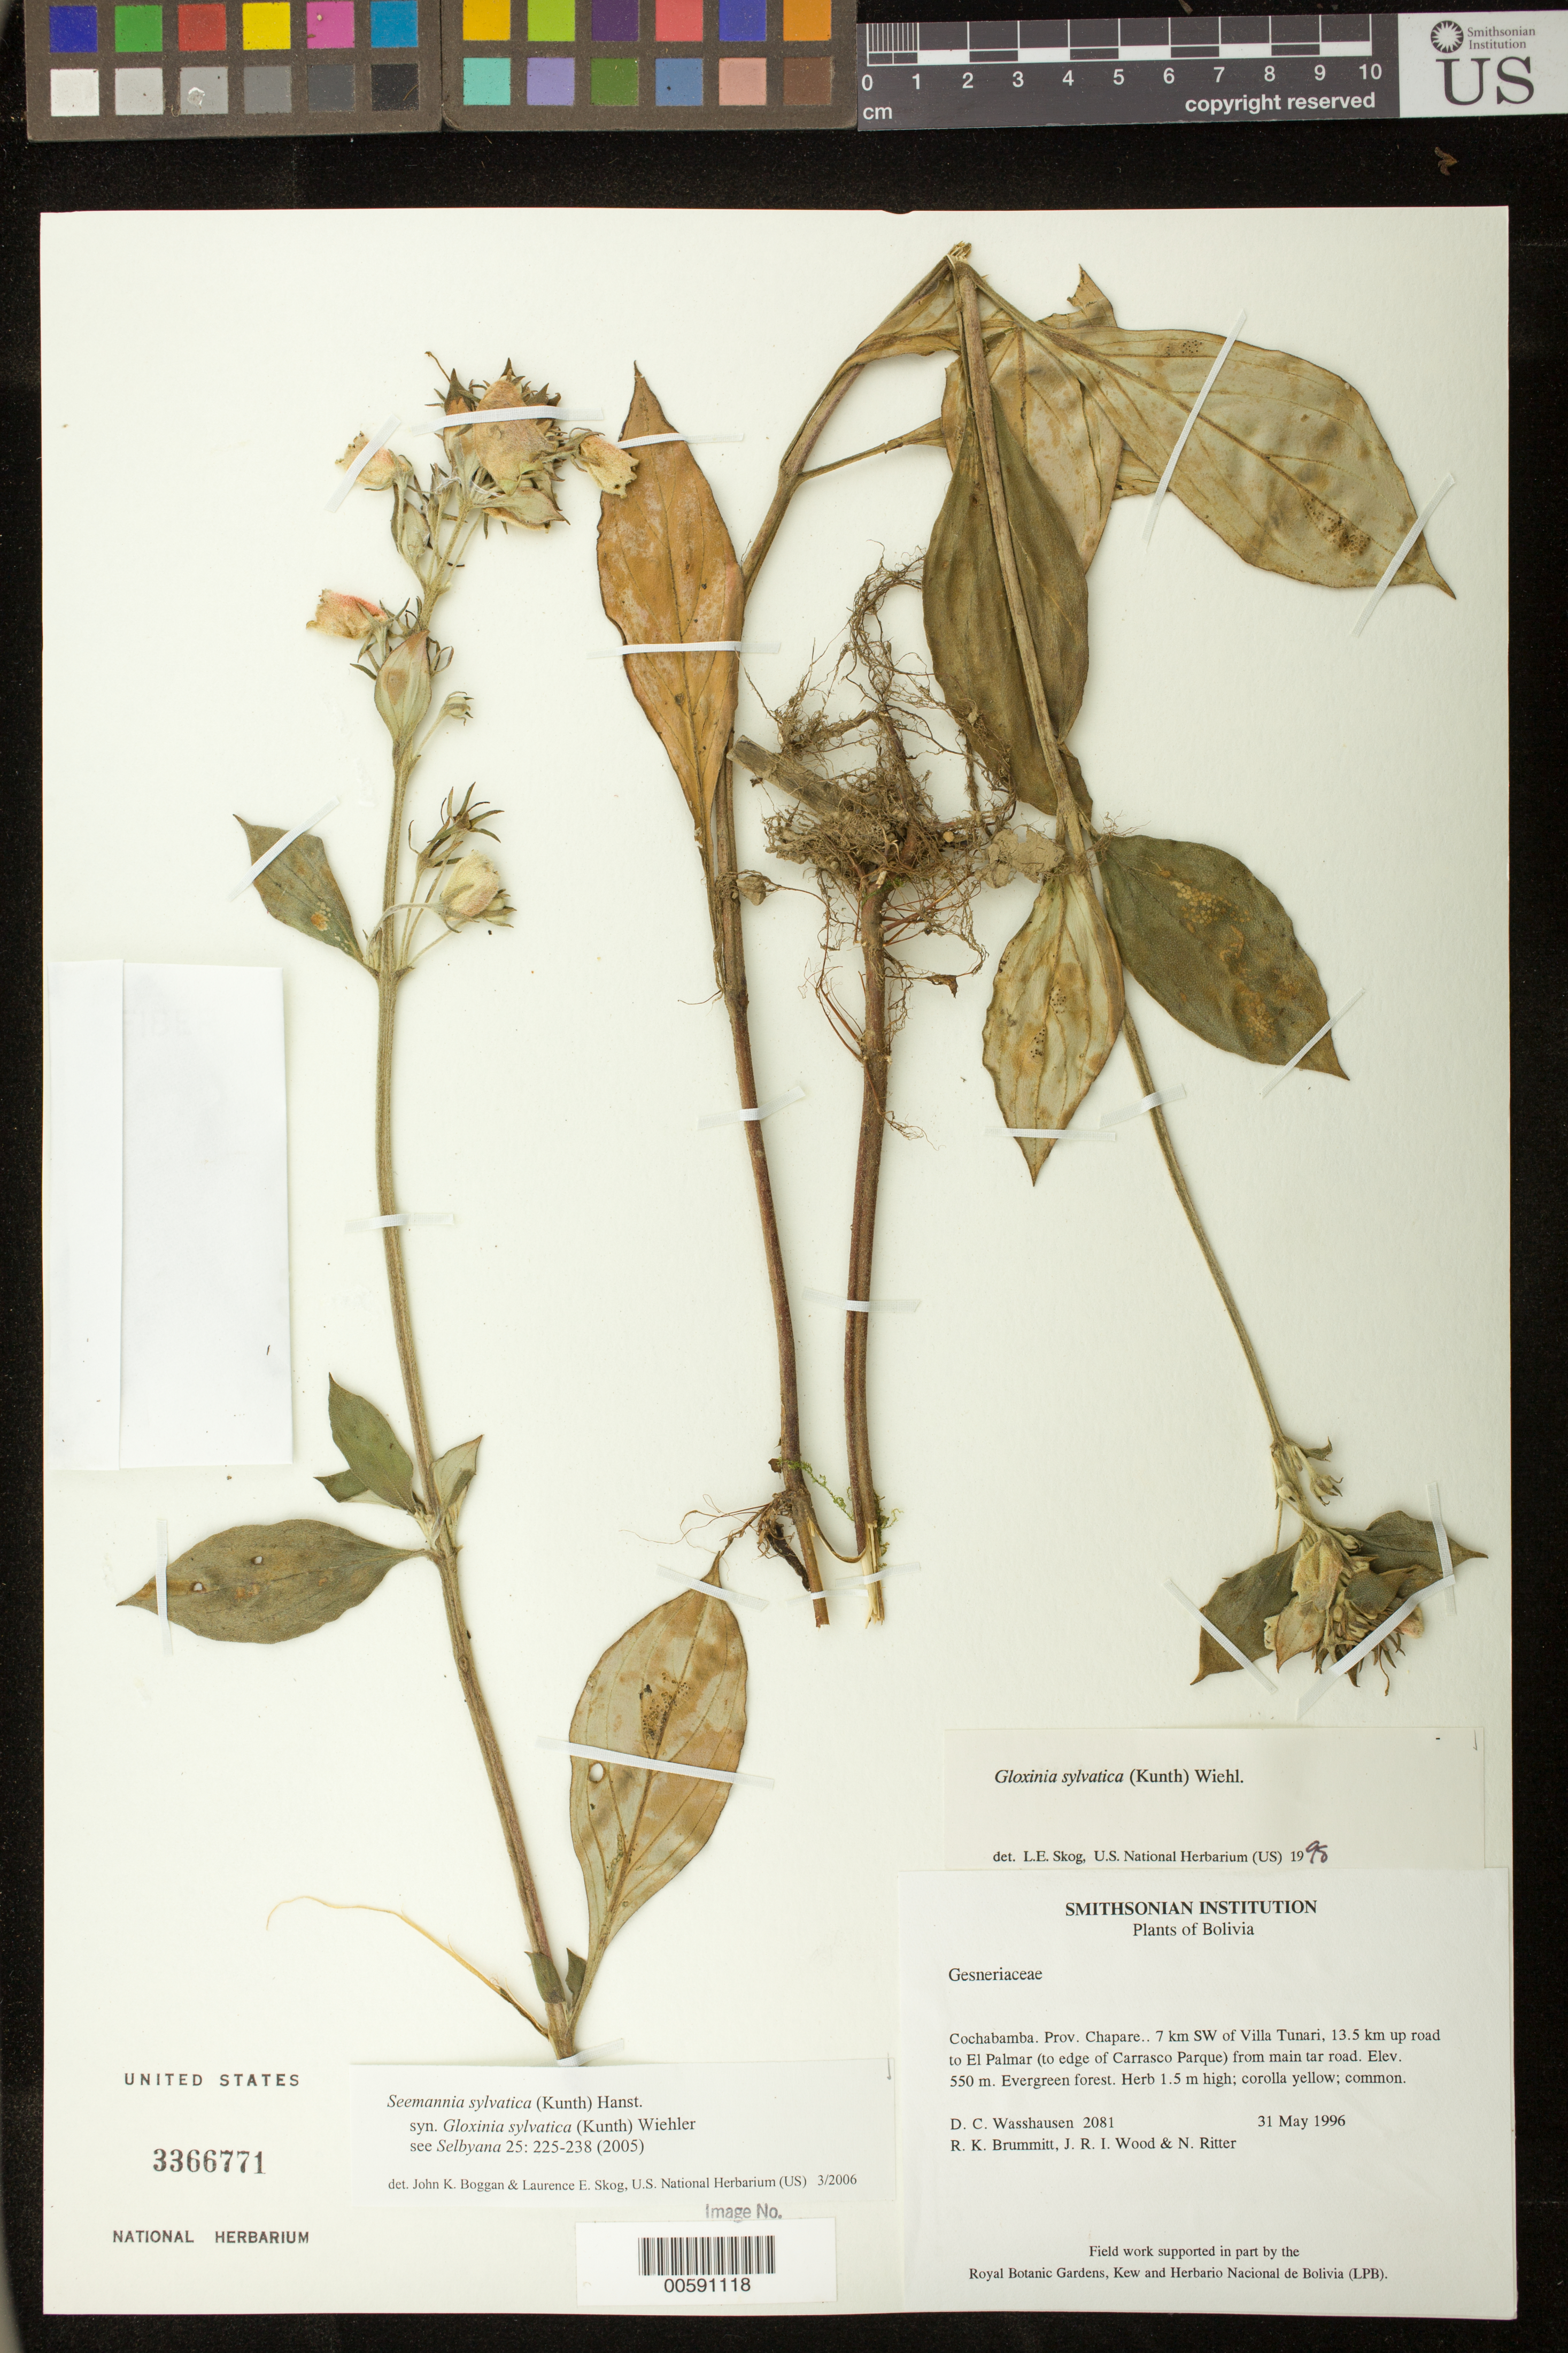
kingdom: Plantae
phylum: Tracheophyta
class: Magnoliopsida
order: Lamiales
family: Gesneriaceae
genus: Seemannia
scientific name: Seemannia sylvatica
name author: (Kunth) Hanst.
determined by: Boggan, J. K.; Skog, L. E.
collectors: D. C. Wasshausen, R. K. Brummitt, J. R. I. Wood & N. Ritter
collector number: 2081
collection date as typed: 31 May 1996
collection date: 1996-05-31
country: Bolivia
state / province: Cochabamba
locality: Prov. Chapare; 7 km SW of Villa Tunari, 13.5 km up road to El Palmar (to edge of Carrasco Parque) from main tar road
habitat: Evergreen forest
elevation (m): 550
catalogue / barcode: US 3366771